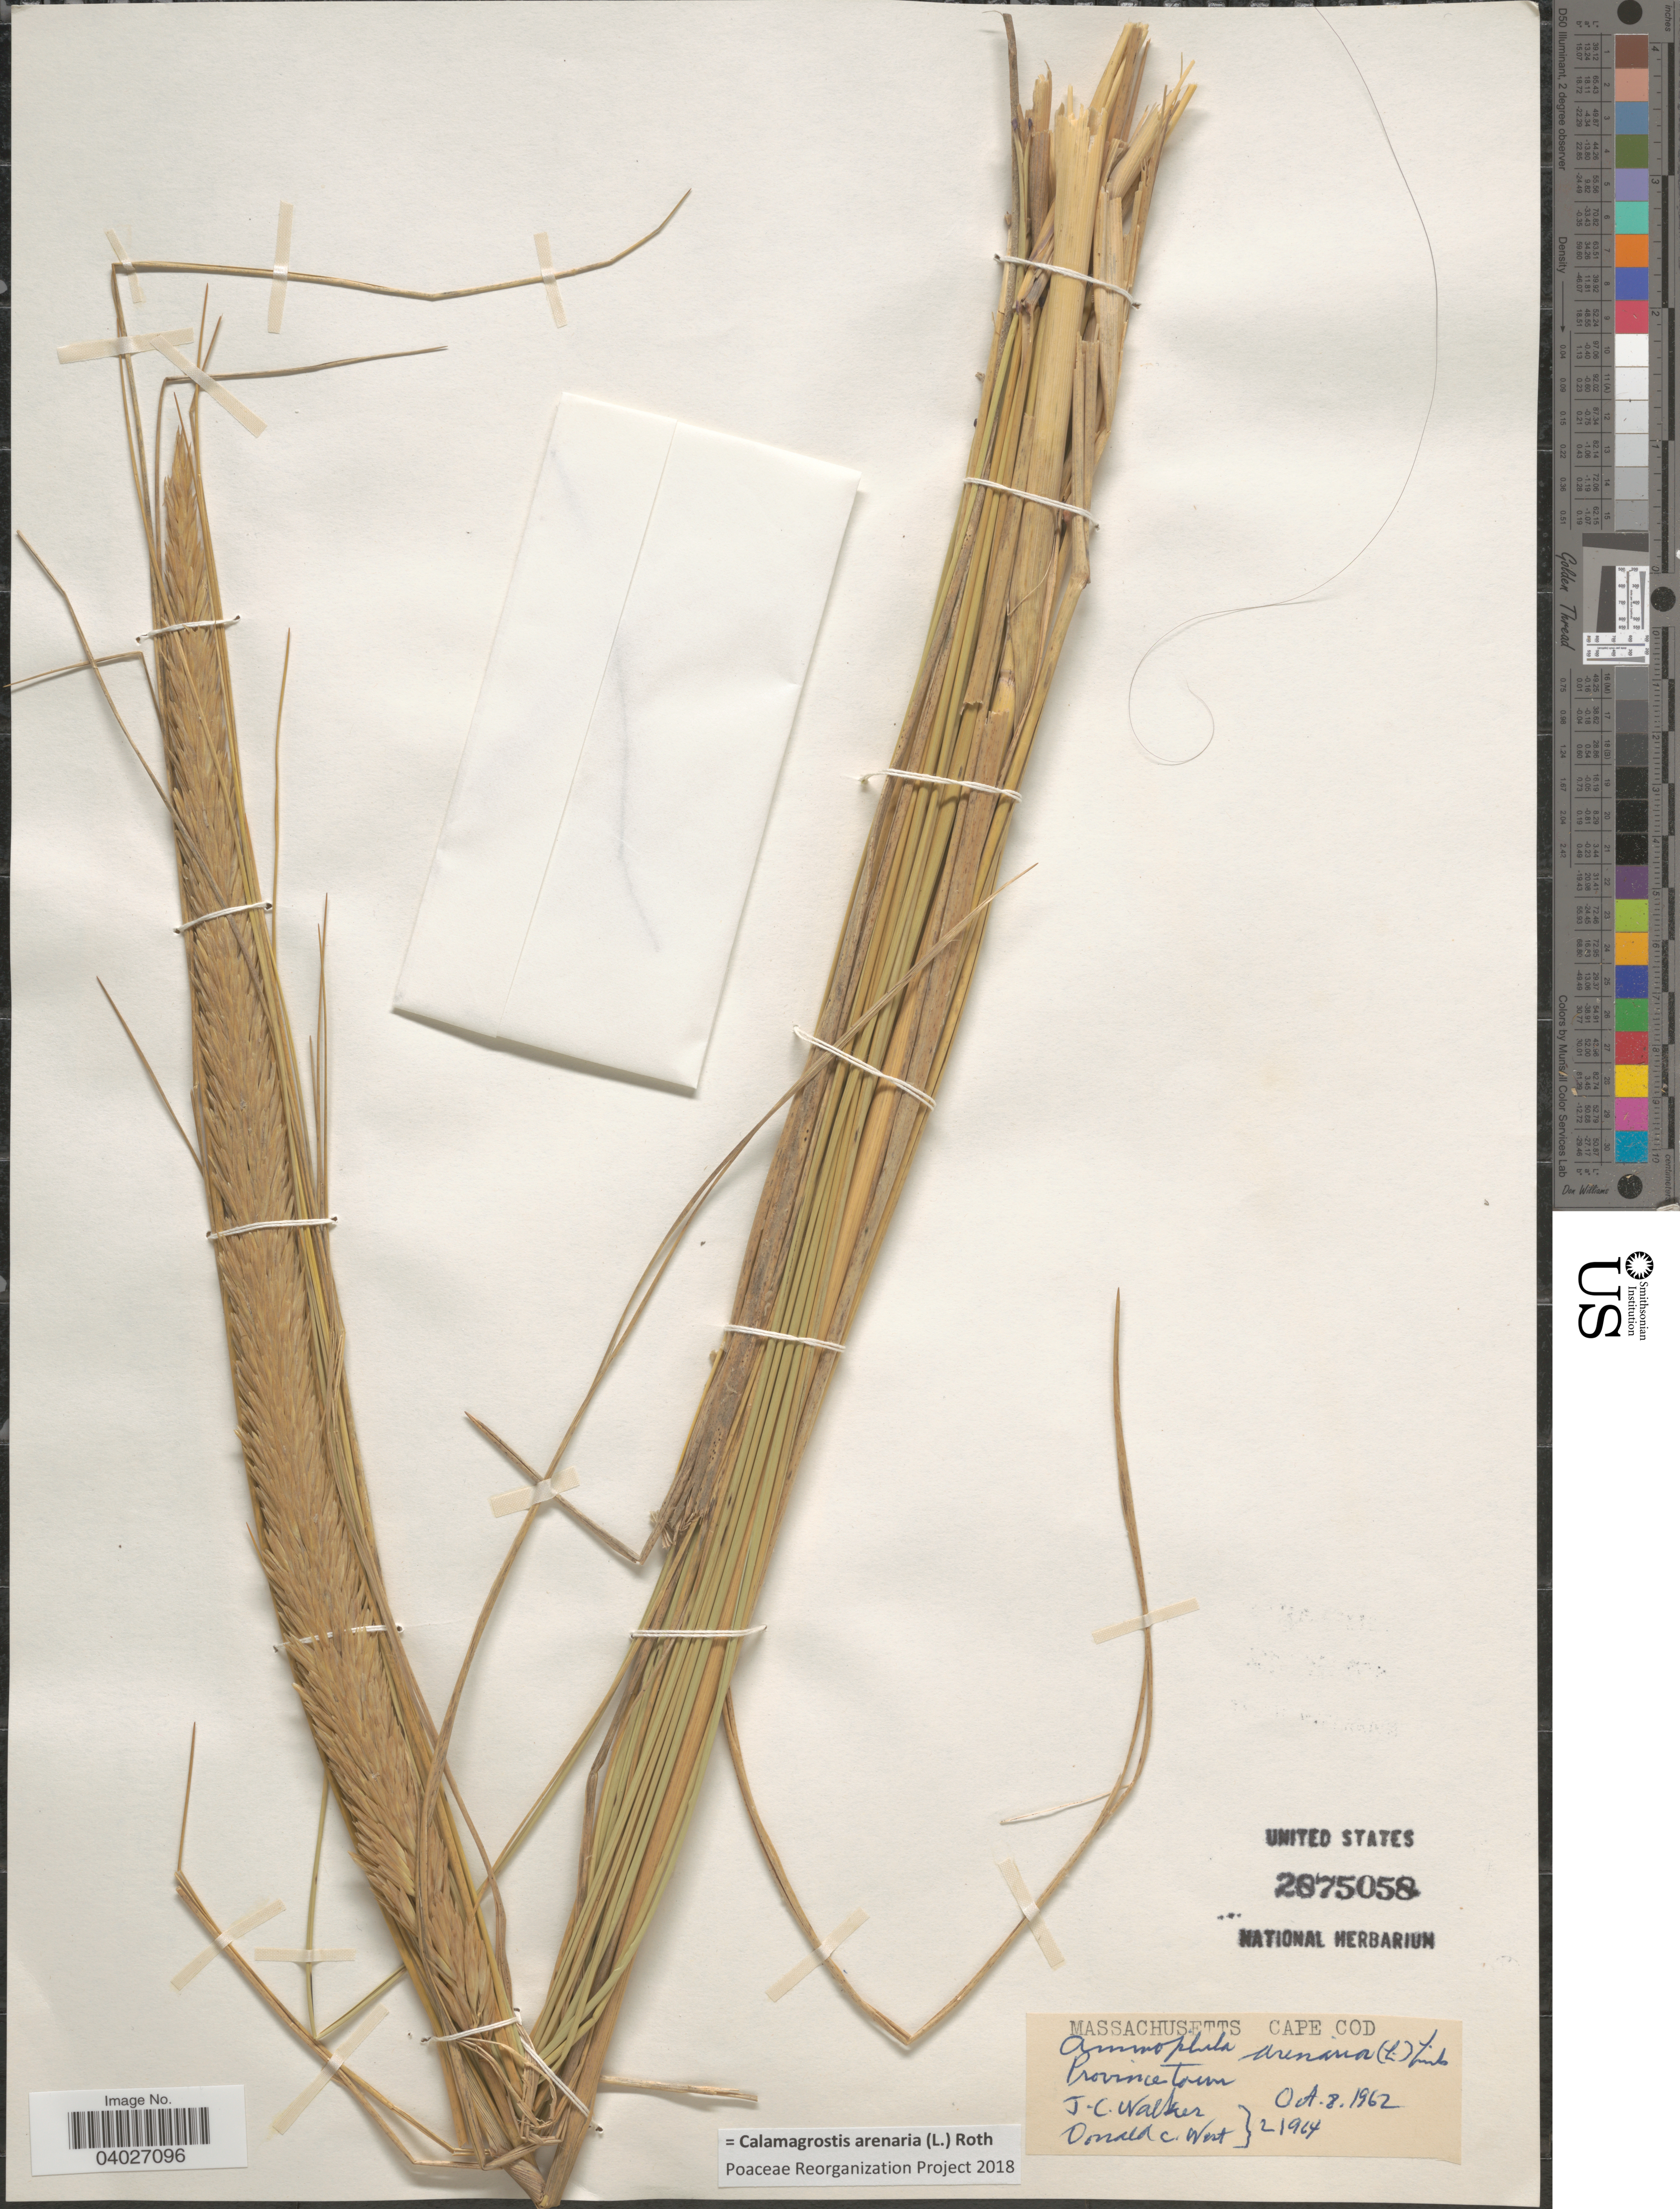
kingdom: Plantae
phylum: Tracheophyta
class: Liliopsida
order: Poales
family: Poaceae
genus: Calamagrostis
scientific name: Calamagrostis arenaria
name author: (L.) Roth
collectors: J. Walker & D. West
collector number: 21964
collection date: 1962-10-08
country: United States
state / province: Massachusetts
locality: Cape Cod. Province Town.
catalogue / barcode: US 2875058